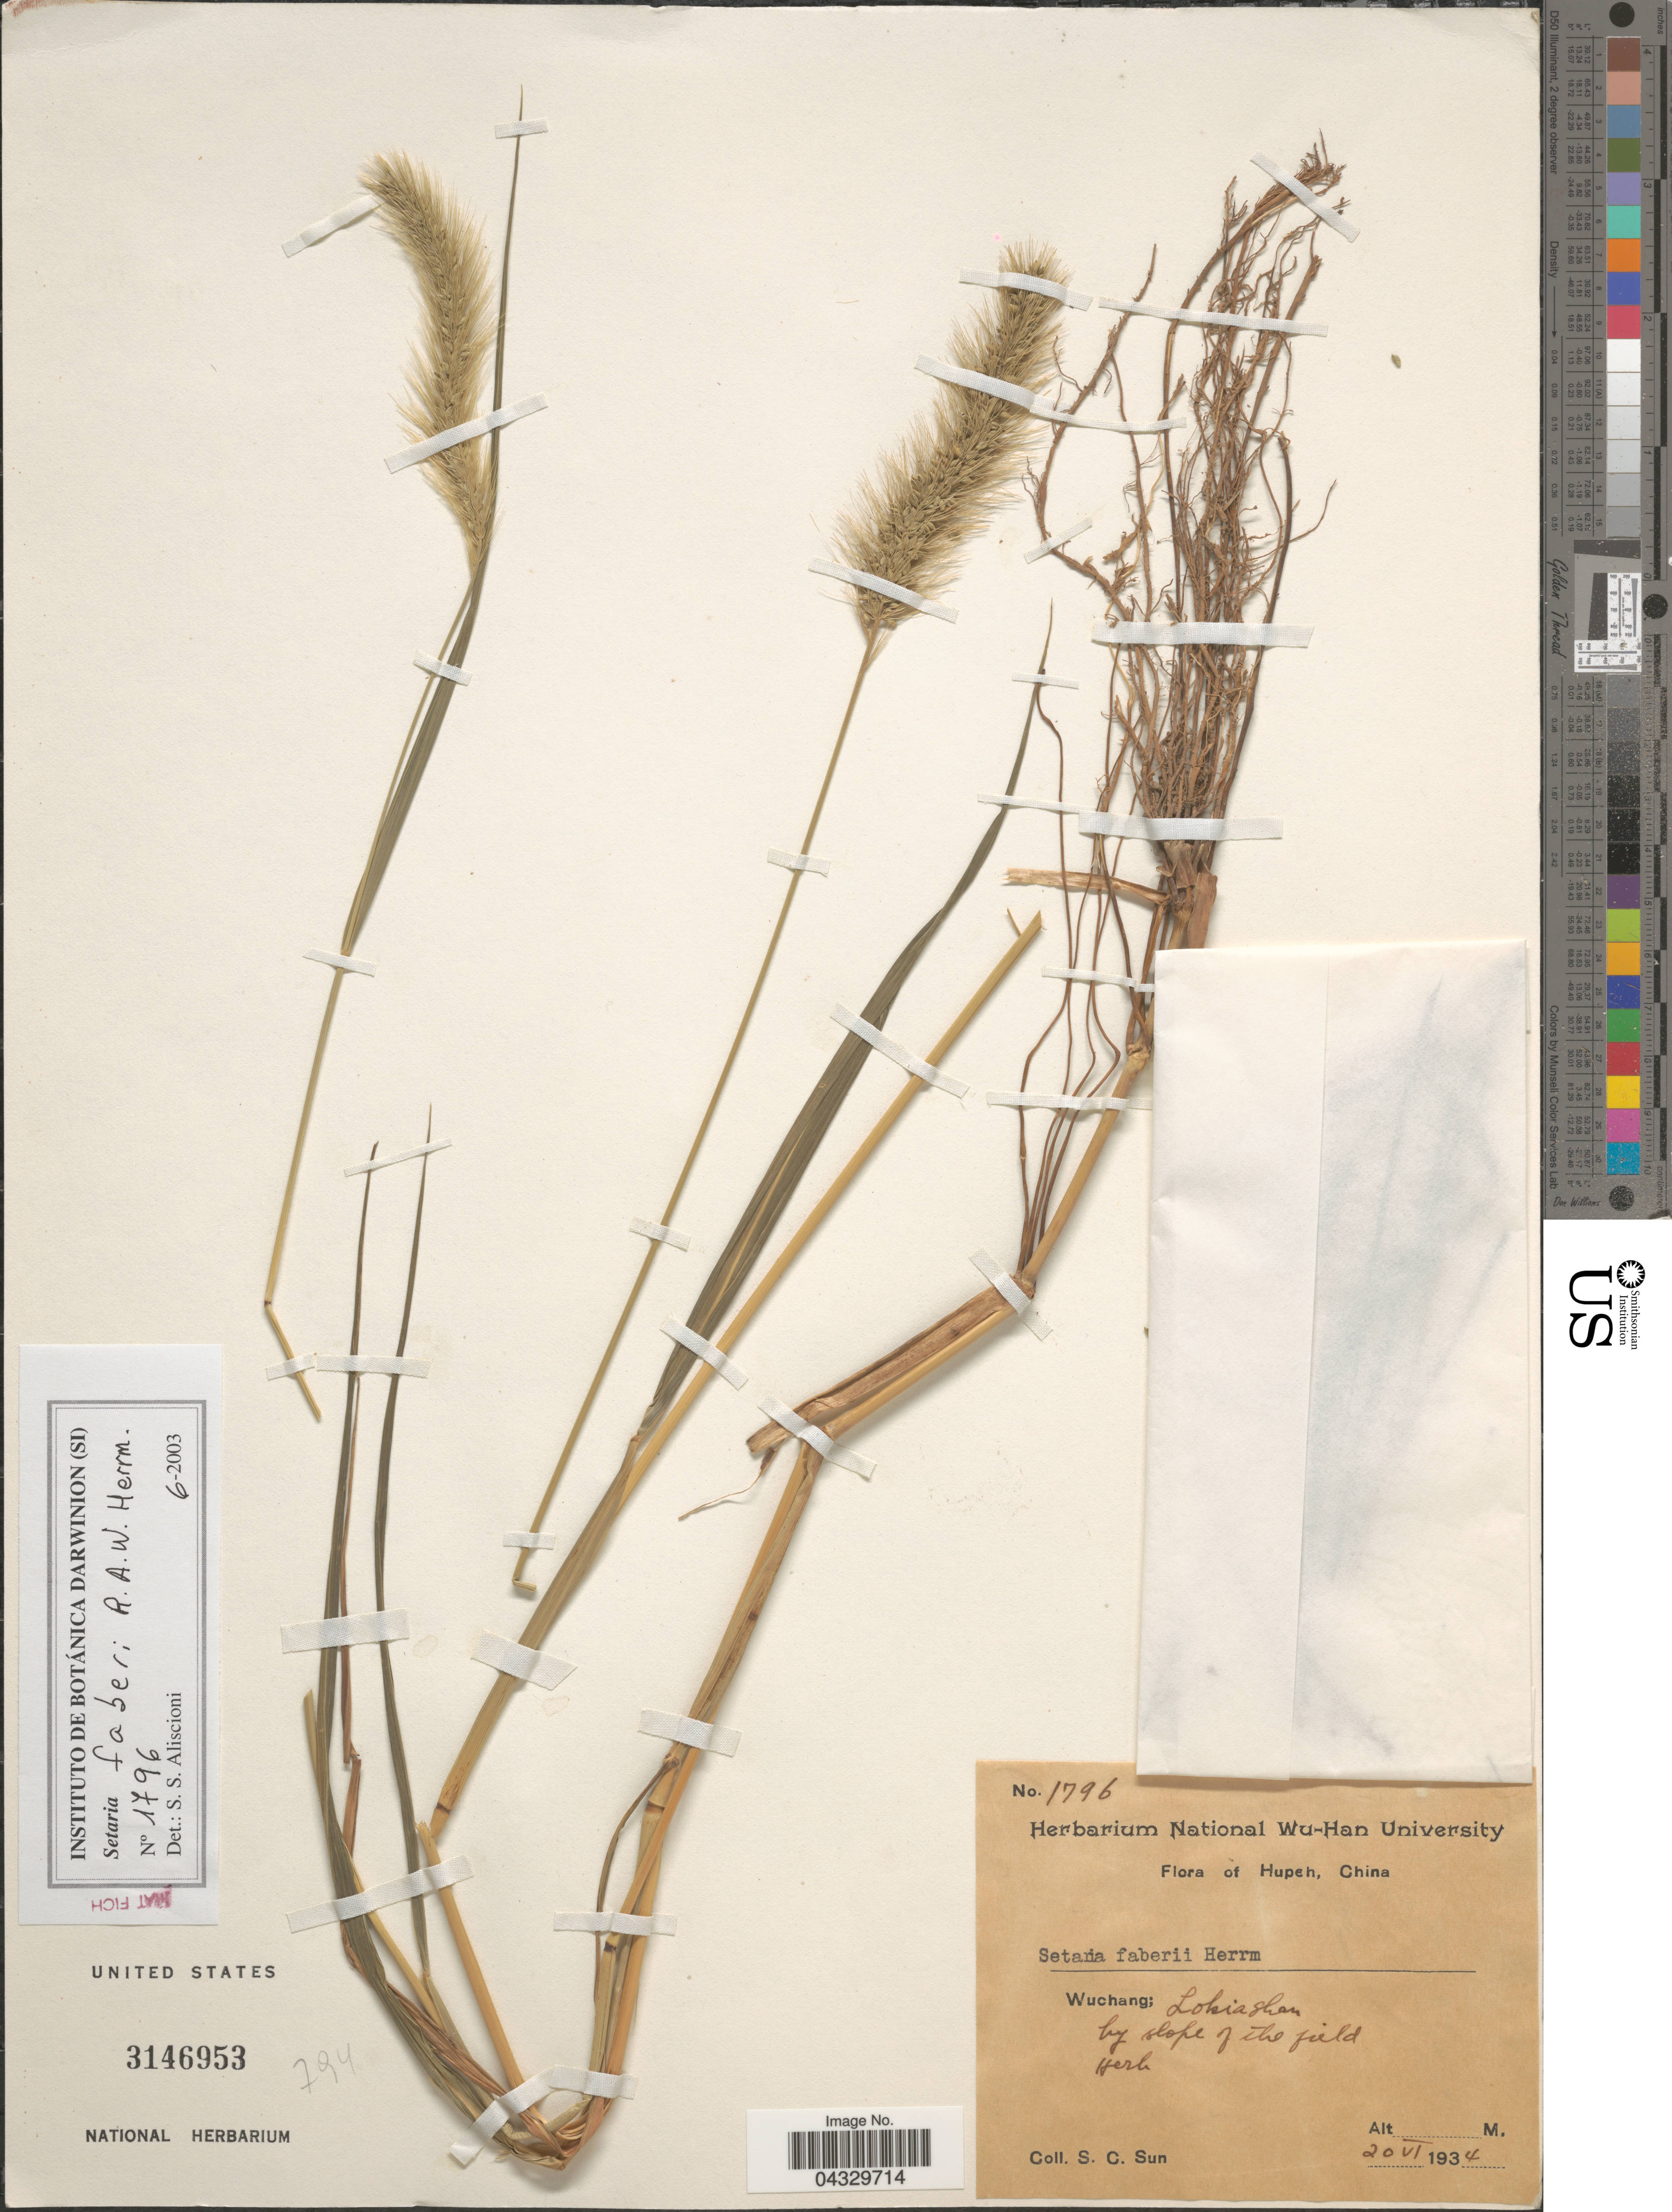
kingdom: Plantae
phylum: Tracheophyta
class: Liliopsida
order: Poales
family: Poaceae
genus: Setaria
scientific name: Setaria faberi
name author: R.A.W. Herrm.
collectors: S. C. Sun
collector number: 1796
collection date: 1934-06-20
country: China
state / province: Hubei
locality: Hupeh. Wuchang; Lokia Shan by slope of the field.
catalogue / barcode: US 3146953